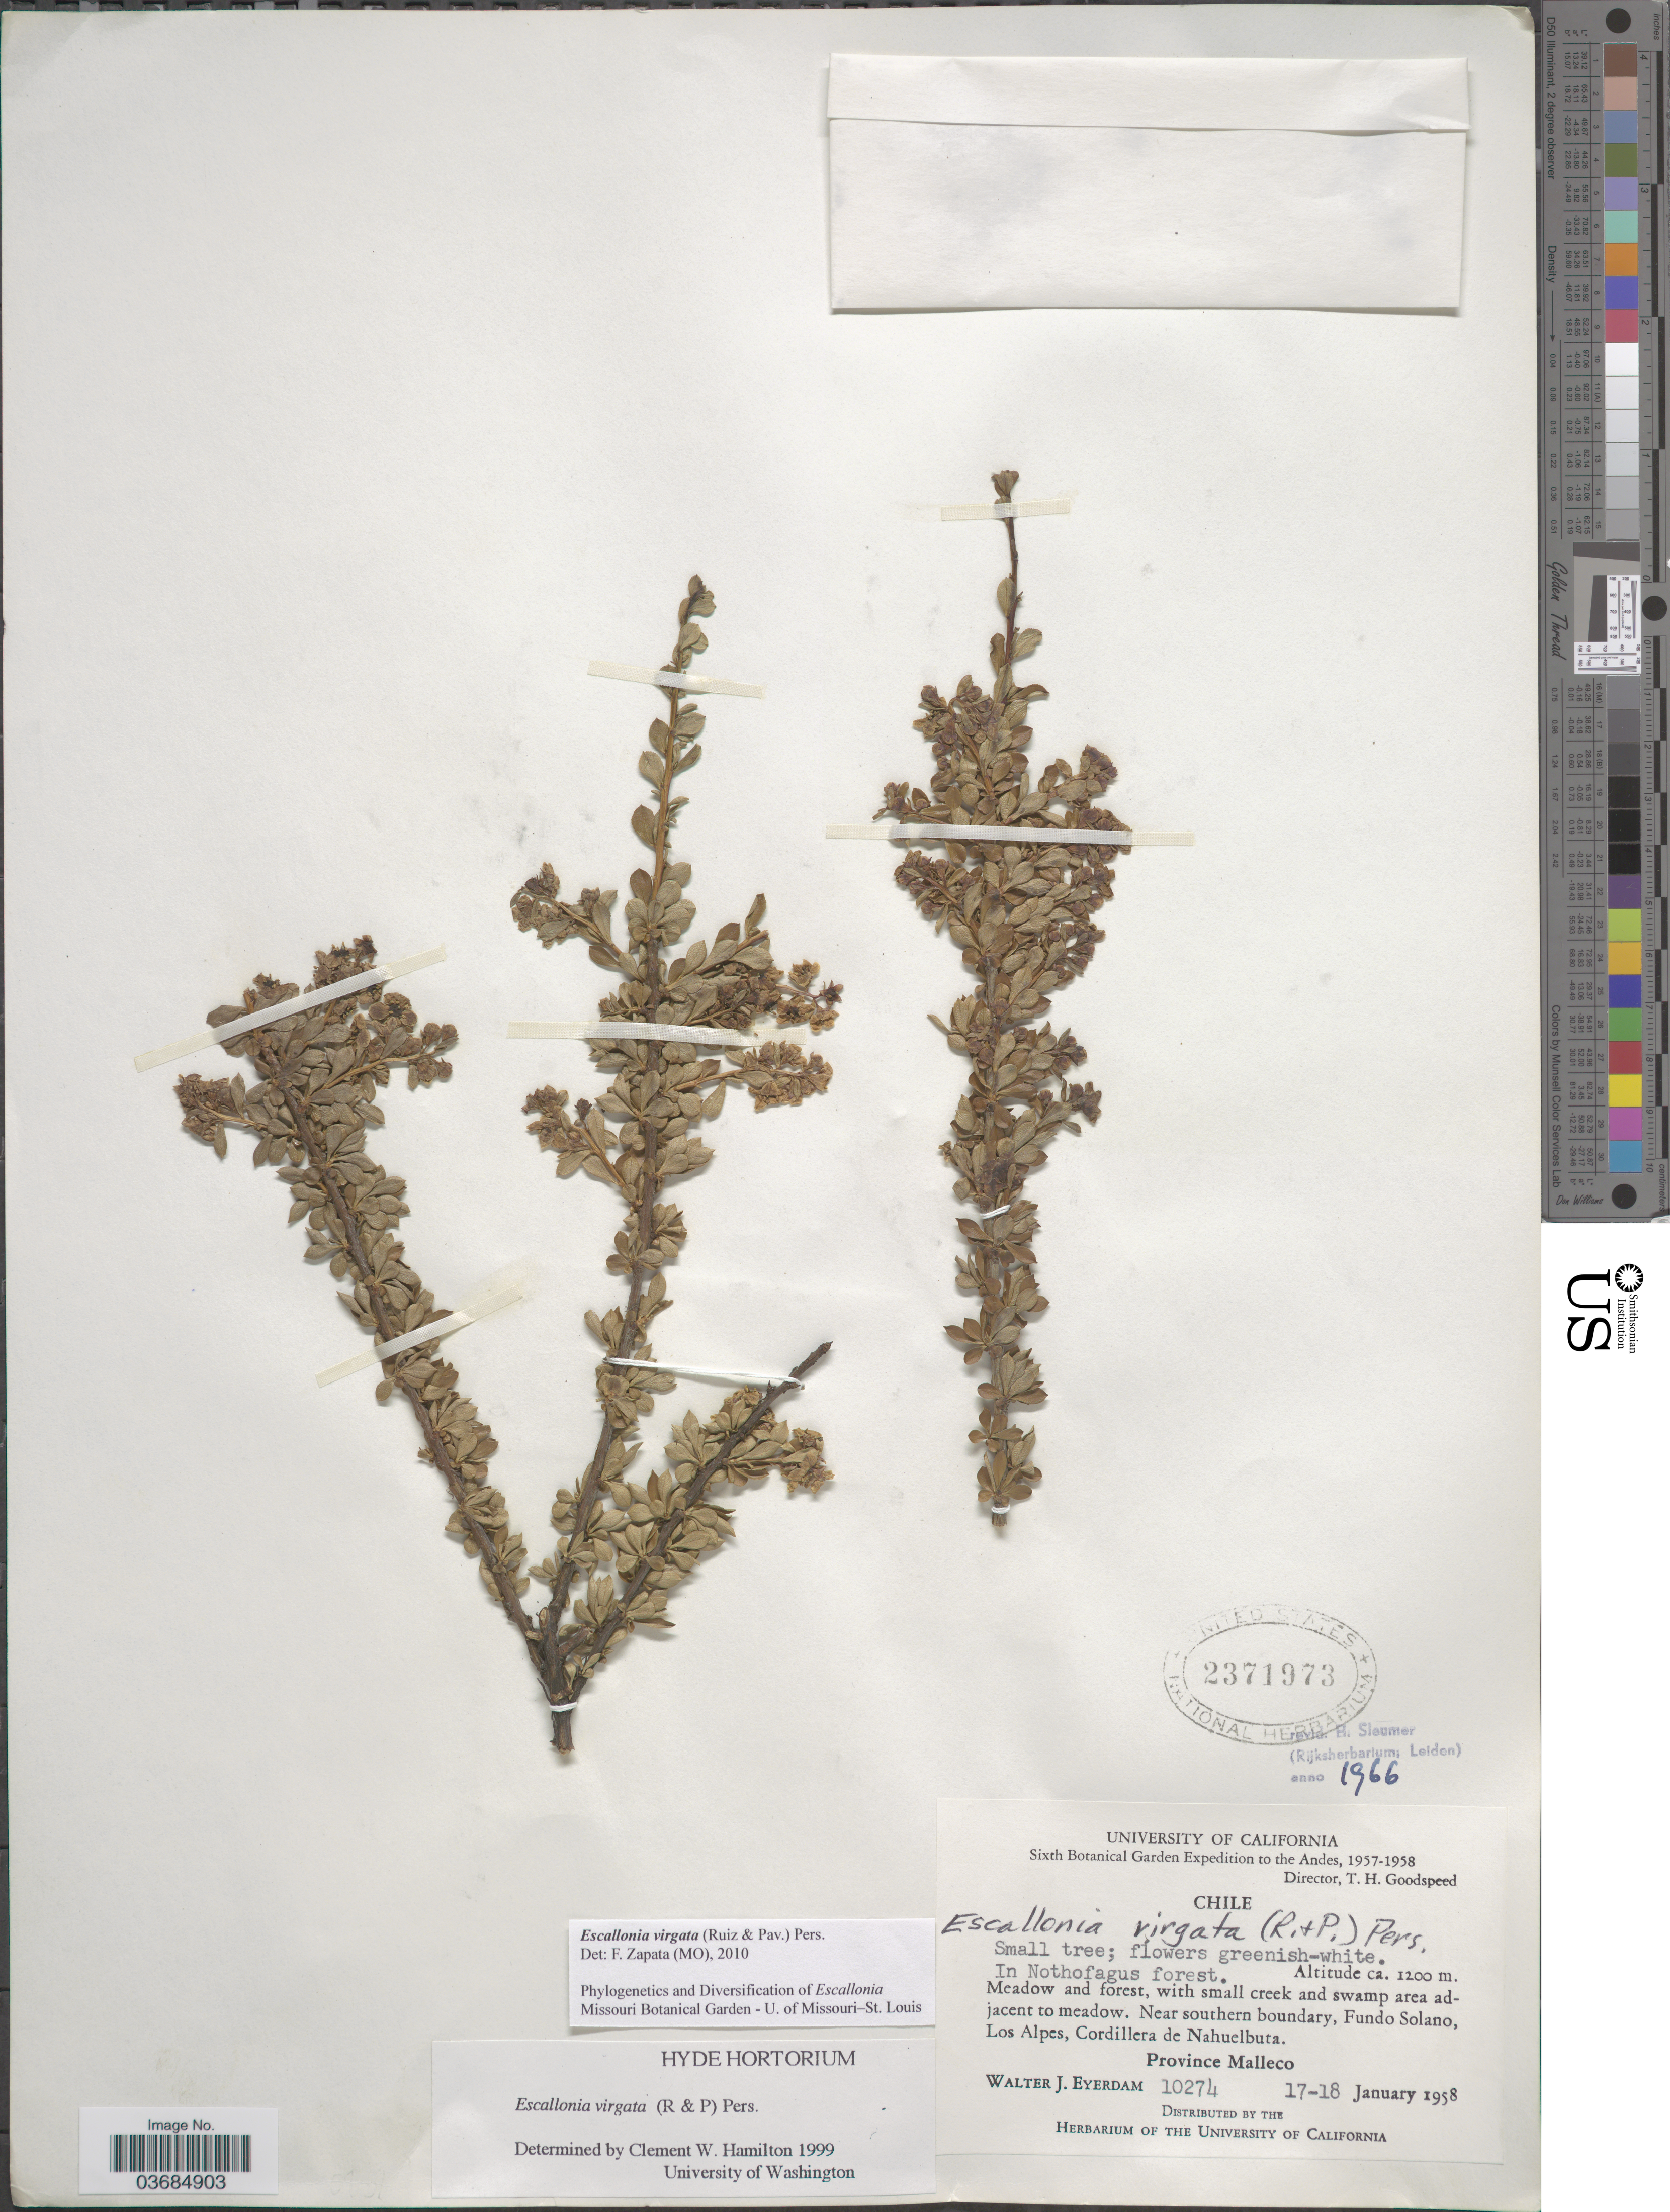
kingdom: Plantae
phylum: Tracheophyta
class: Magnoliopsida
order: Escalloniales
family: Escalloniaceae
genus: Escallonia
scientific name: Escallonia virgata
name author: (Ruiz & Pav.) Pers.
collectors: W. J. Eyerdam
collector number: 10274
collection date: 1958-01-17/1958-01-18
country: Chile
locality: Sixth Botanical Garden Expedition to the Andes, 1957-1958. Near southern boundary, Fundo Solano, Los Alpes, Cordillera de Nahuelbuta. Province Malleco.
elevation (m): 1200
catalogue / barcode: US 2371973